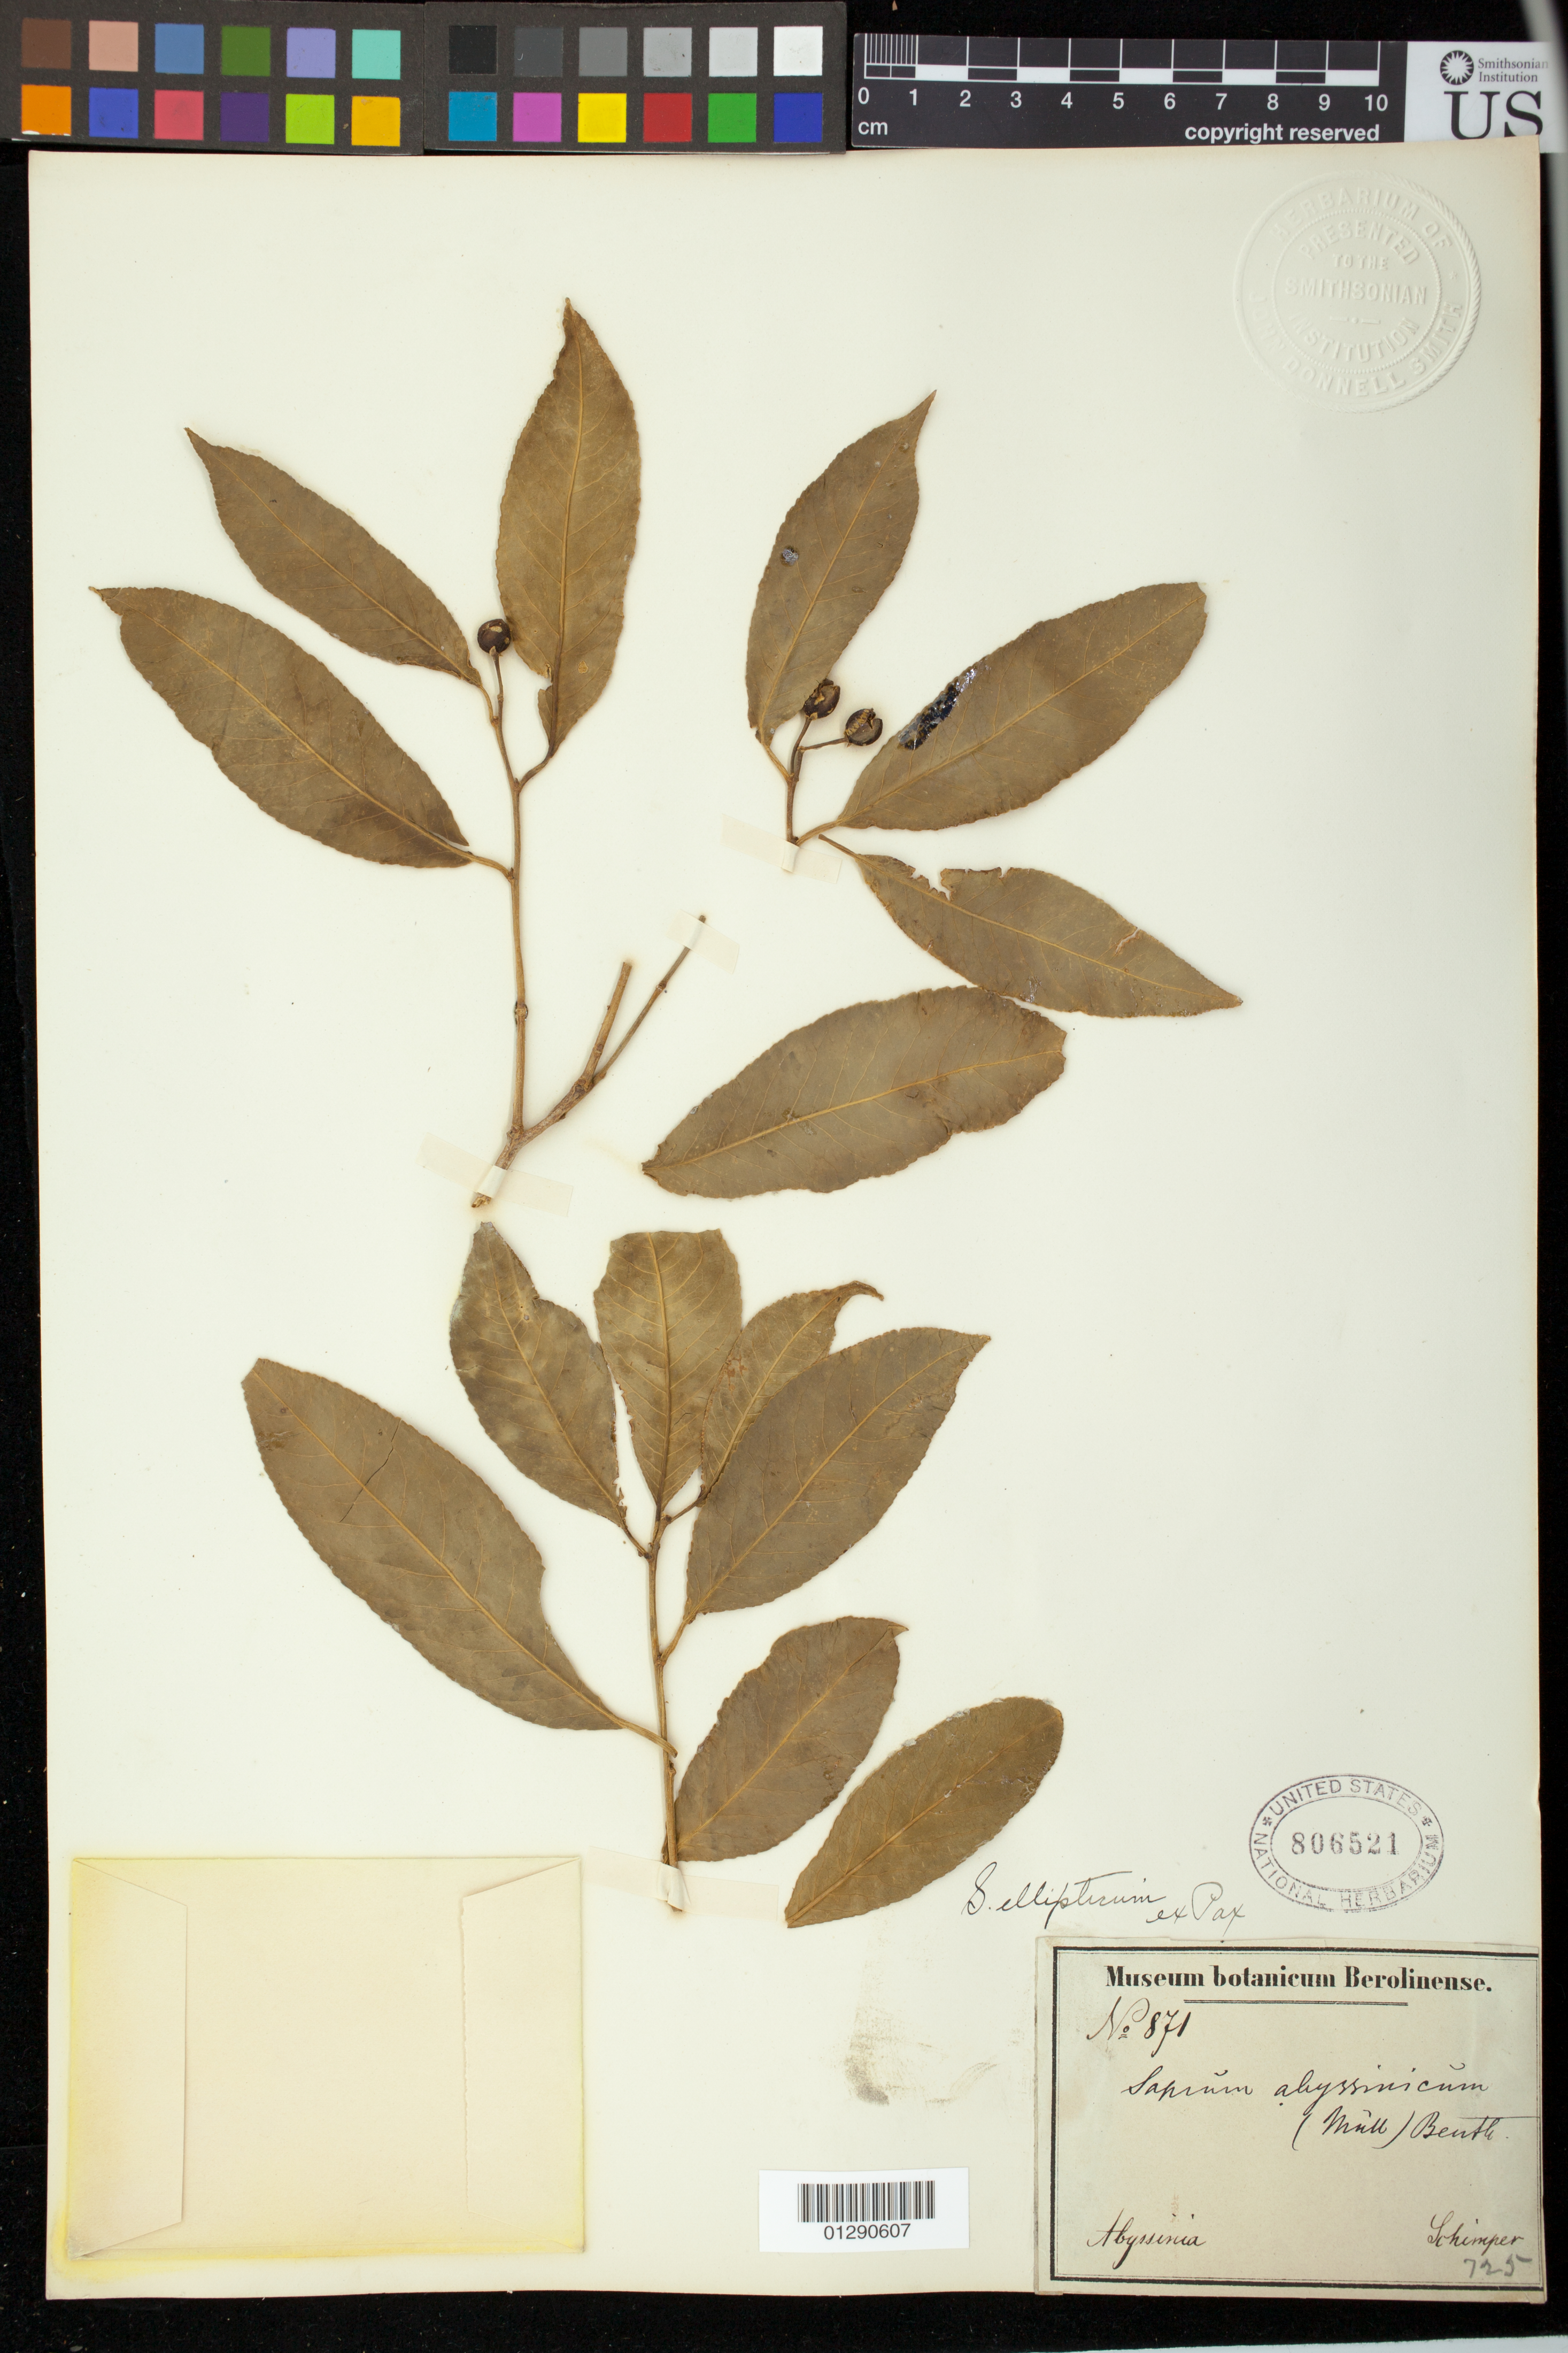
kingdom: Plantae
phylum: Tracheophyta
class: Magnoliopsida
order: Malpighiales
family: Euphorbiaceae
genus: Sapium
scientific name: Sapium ellipticum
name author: (Hochst.) Pax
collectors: -. Schimper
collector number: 871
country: Ethiopia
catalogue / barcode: US 806521